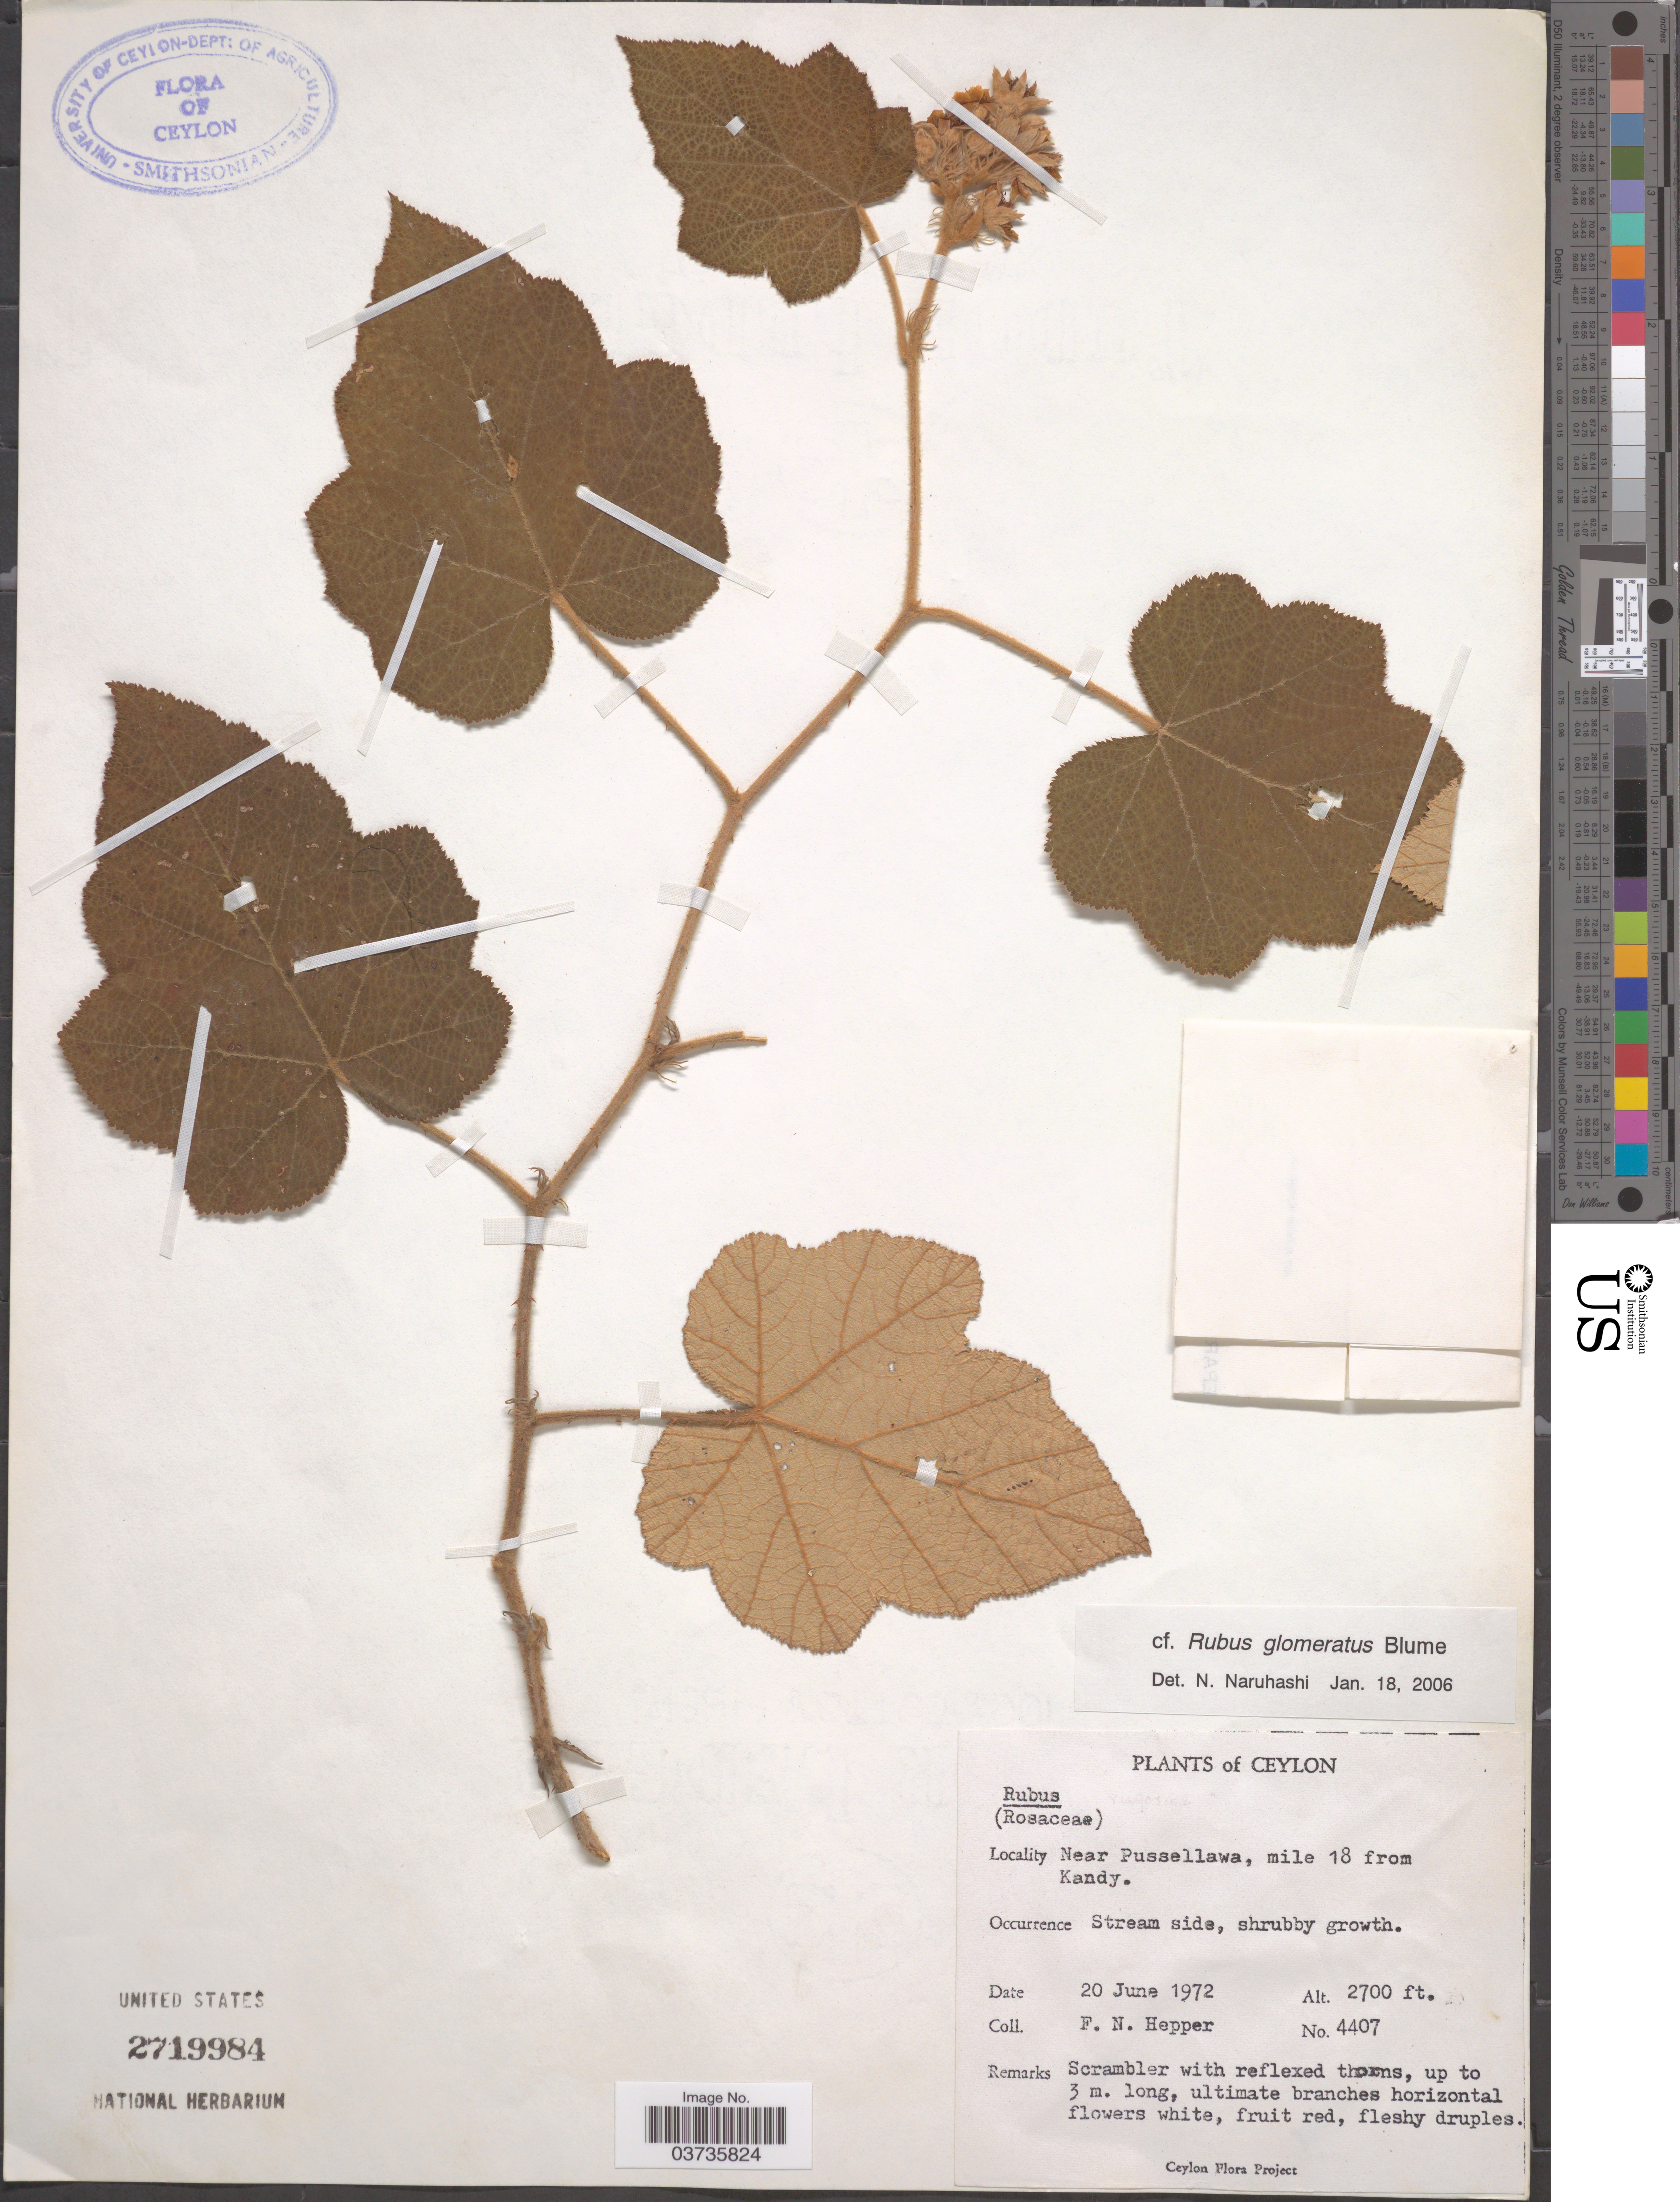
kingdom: Plantae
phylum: Tracheophyta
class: Magnoliopsida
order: Rosales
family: Rosaceae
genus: Rubus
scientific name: Rubus glomeratus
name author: Blume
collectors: F. Hepper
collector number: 4407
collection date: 1972-06-20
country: Sri Lanka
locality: Ceylon. Near Pussellawa, mile 18 from Kandy.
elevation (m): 823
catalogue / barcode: US 2719984